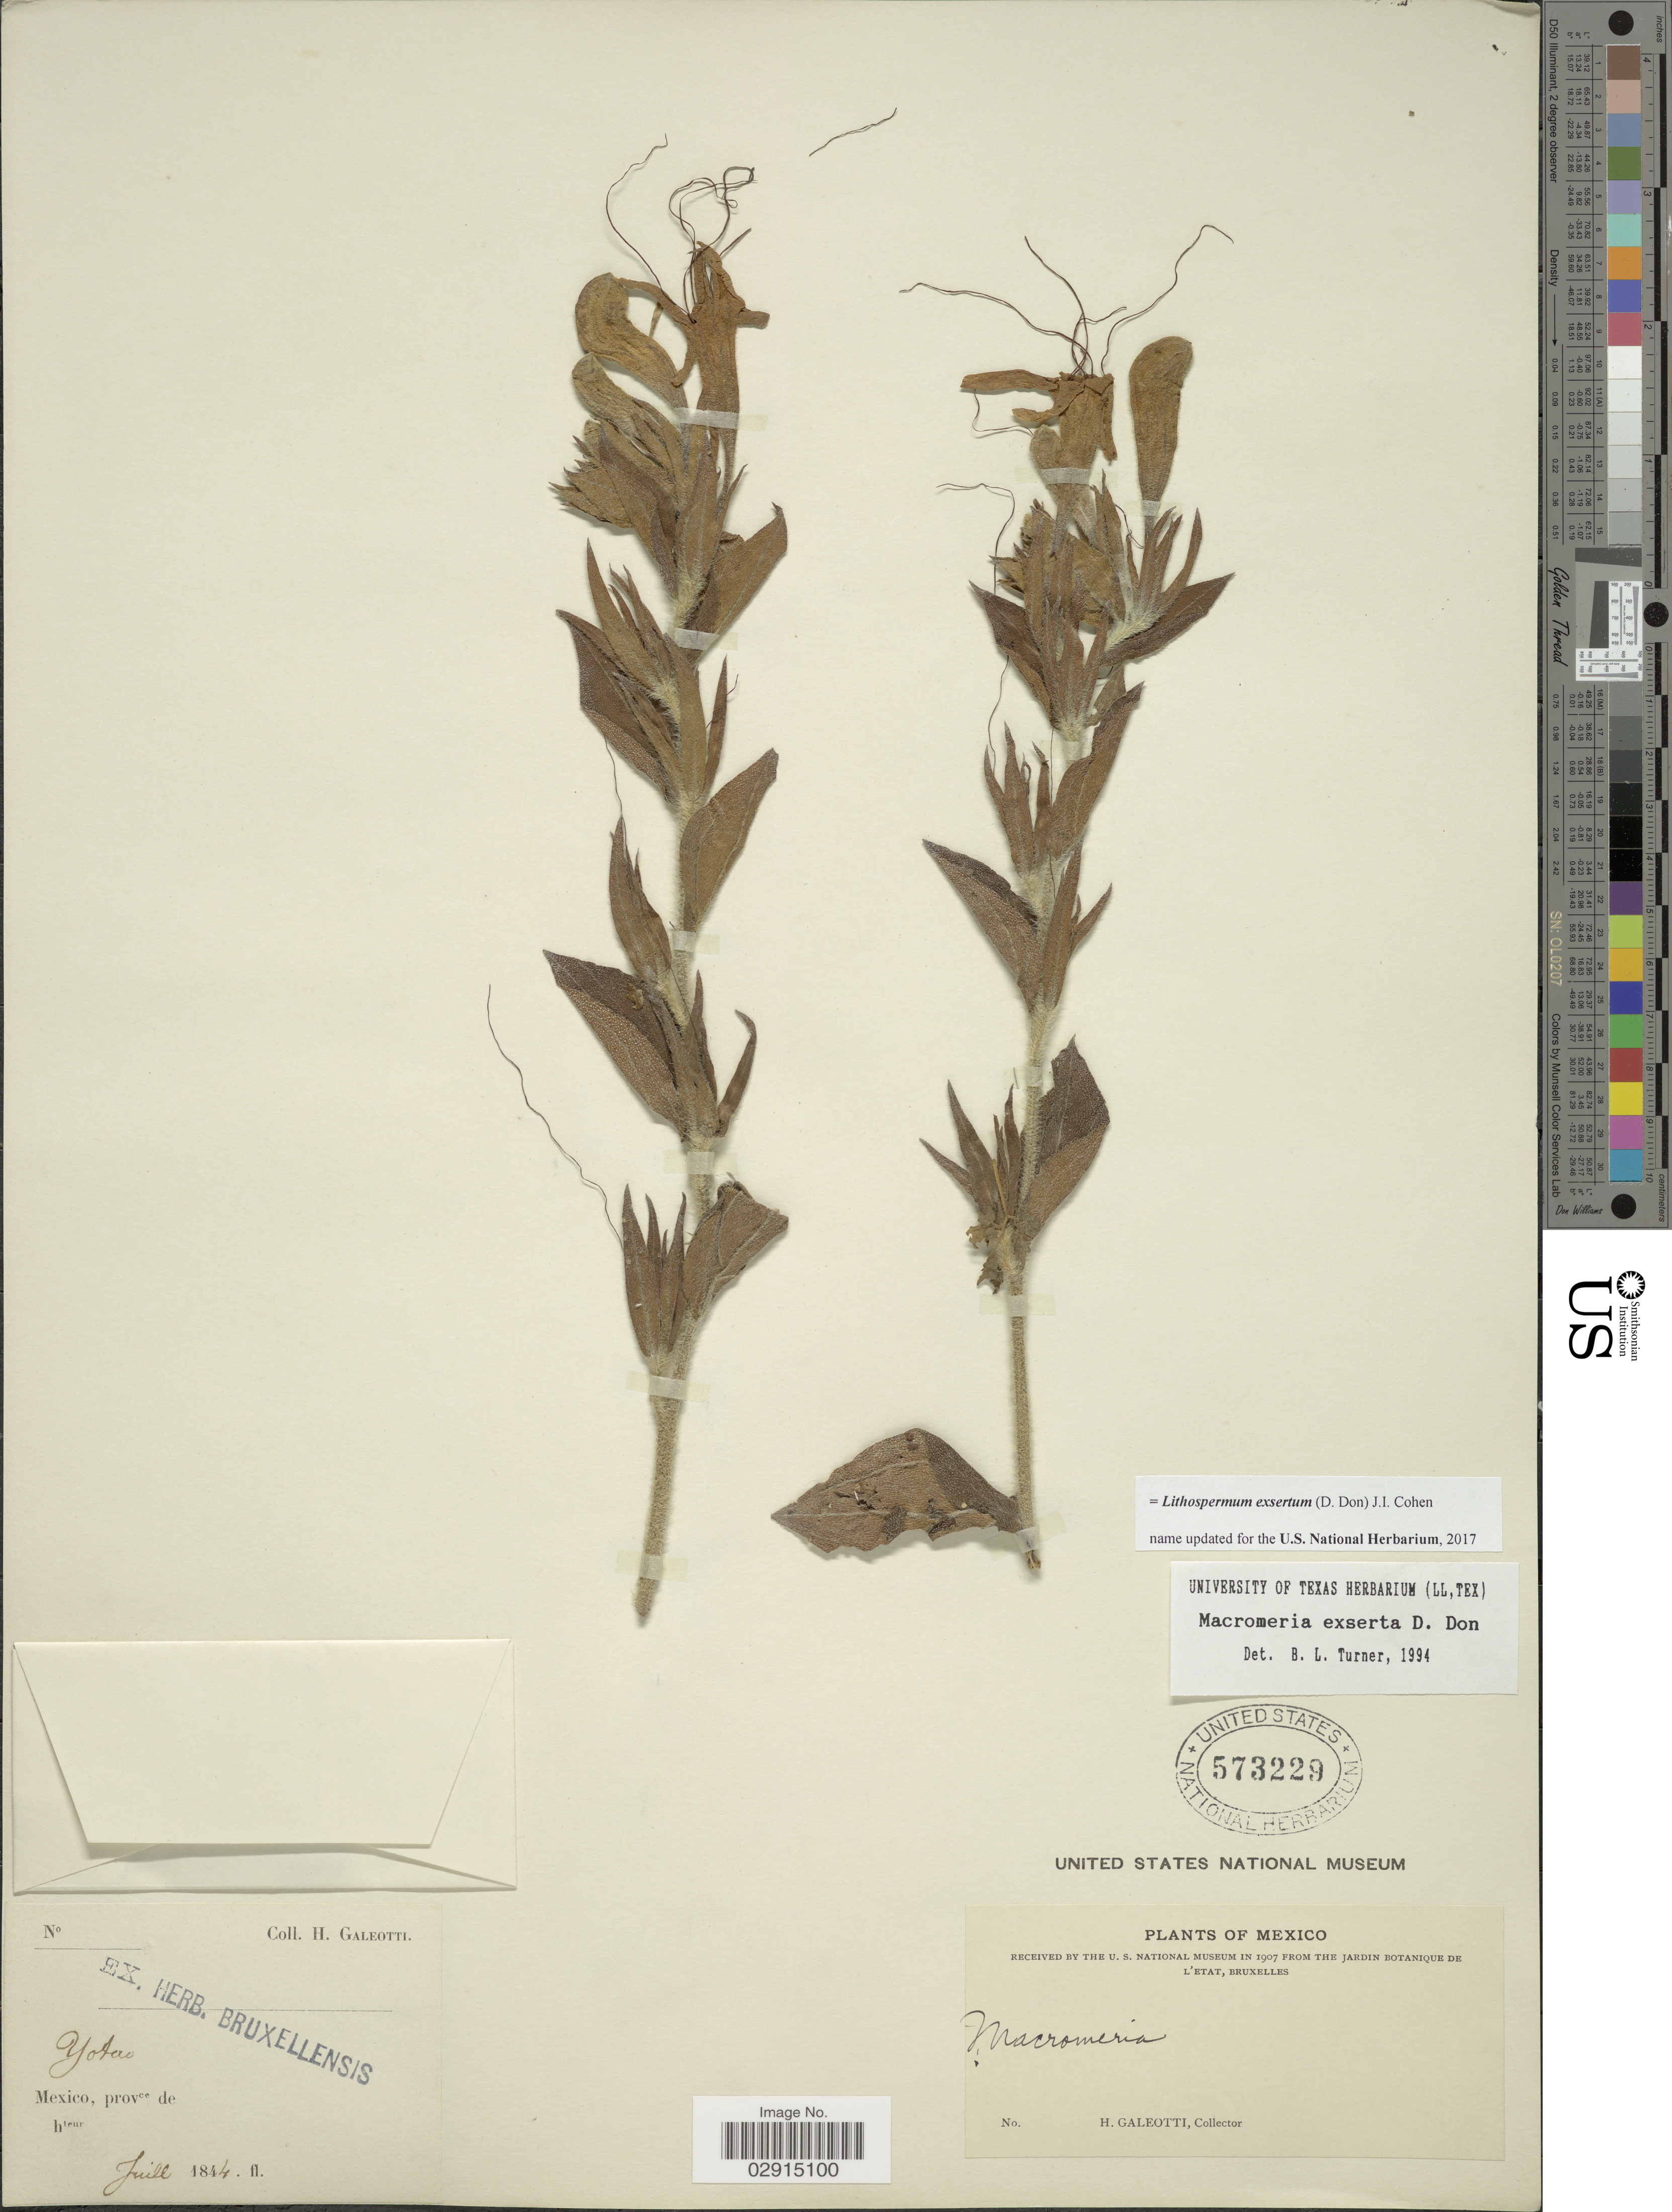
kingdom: Plantae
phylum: Tracheophyta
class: Magnoliopsida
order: Boraginales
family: Boraginaceae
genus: Lithospermum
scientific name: Lithospermum exsertum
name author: (D. Don) Cohen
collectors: H. G. Galeotti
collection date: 1844-07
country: Mexico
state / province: Oaxaca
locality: Yotao.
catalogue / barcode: US 573229